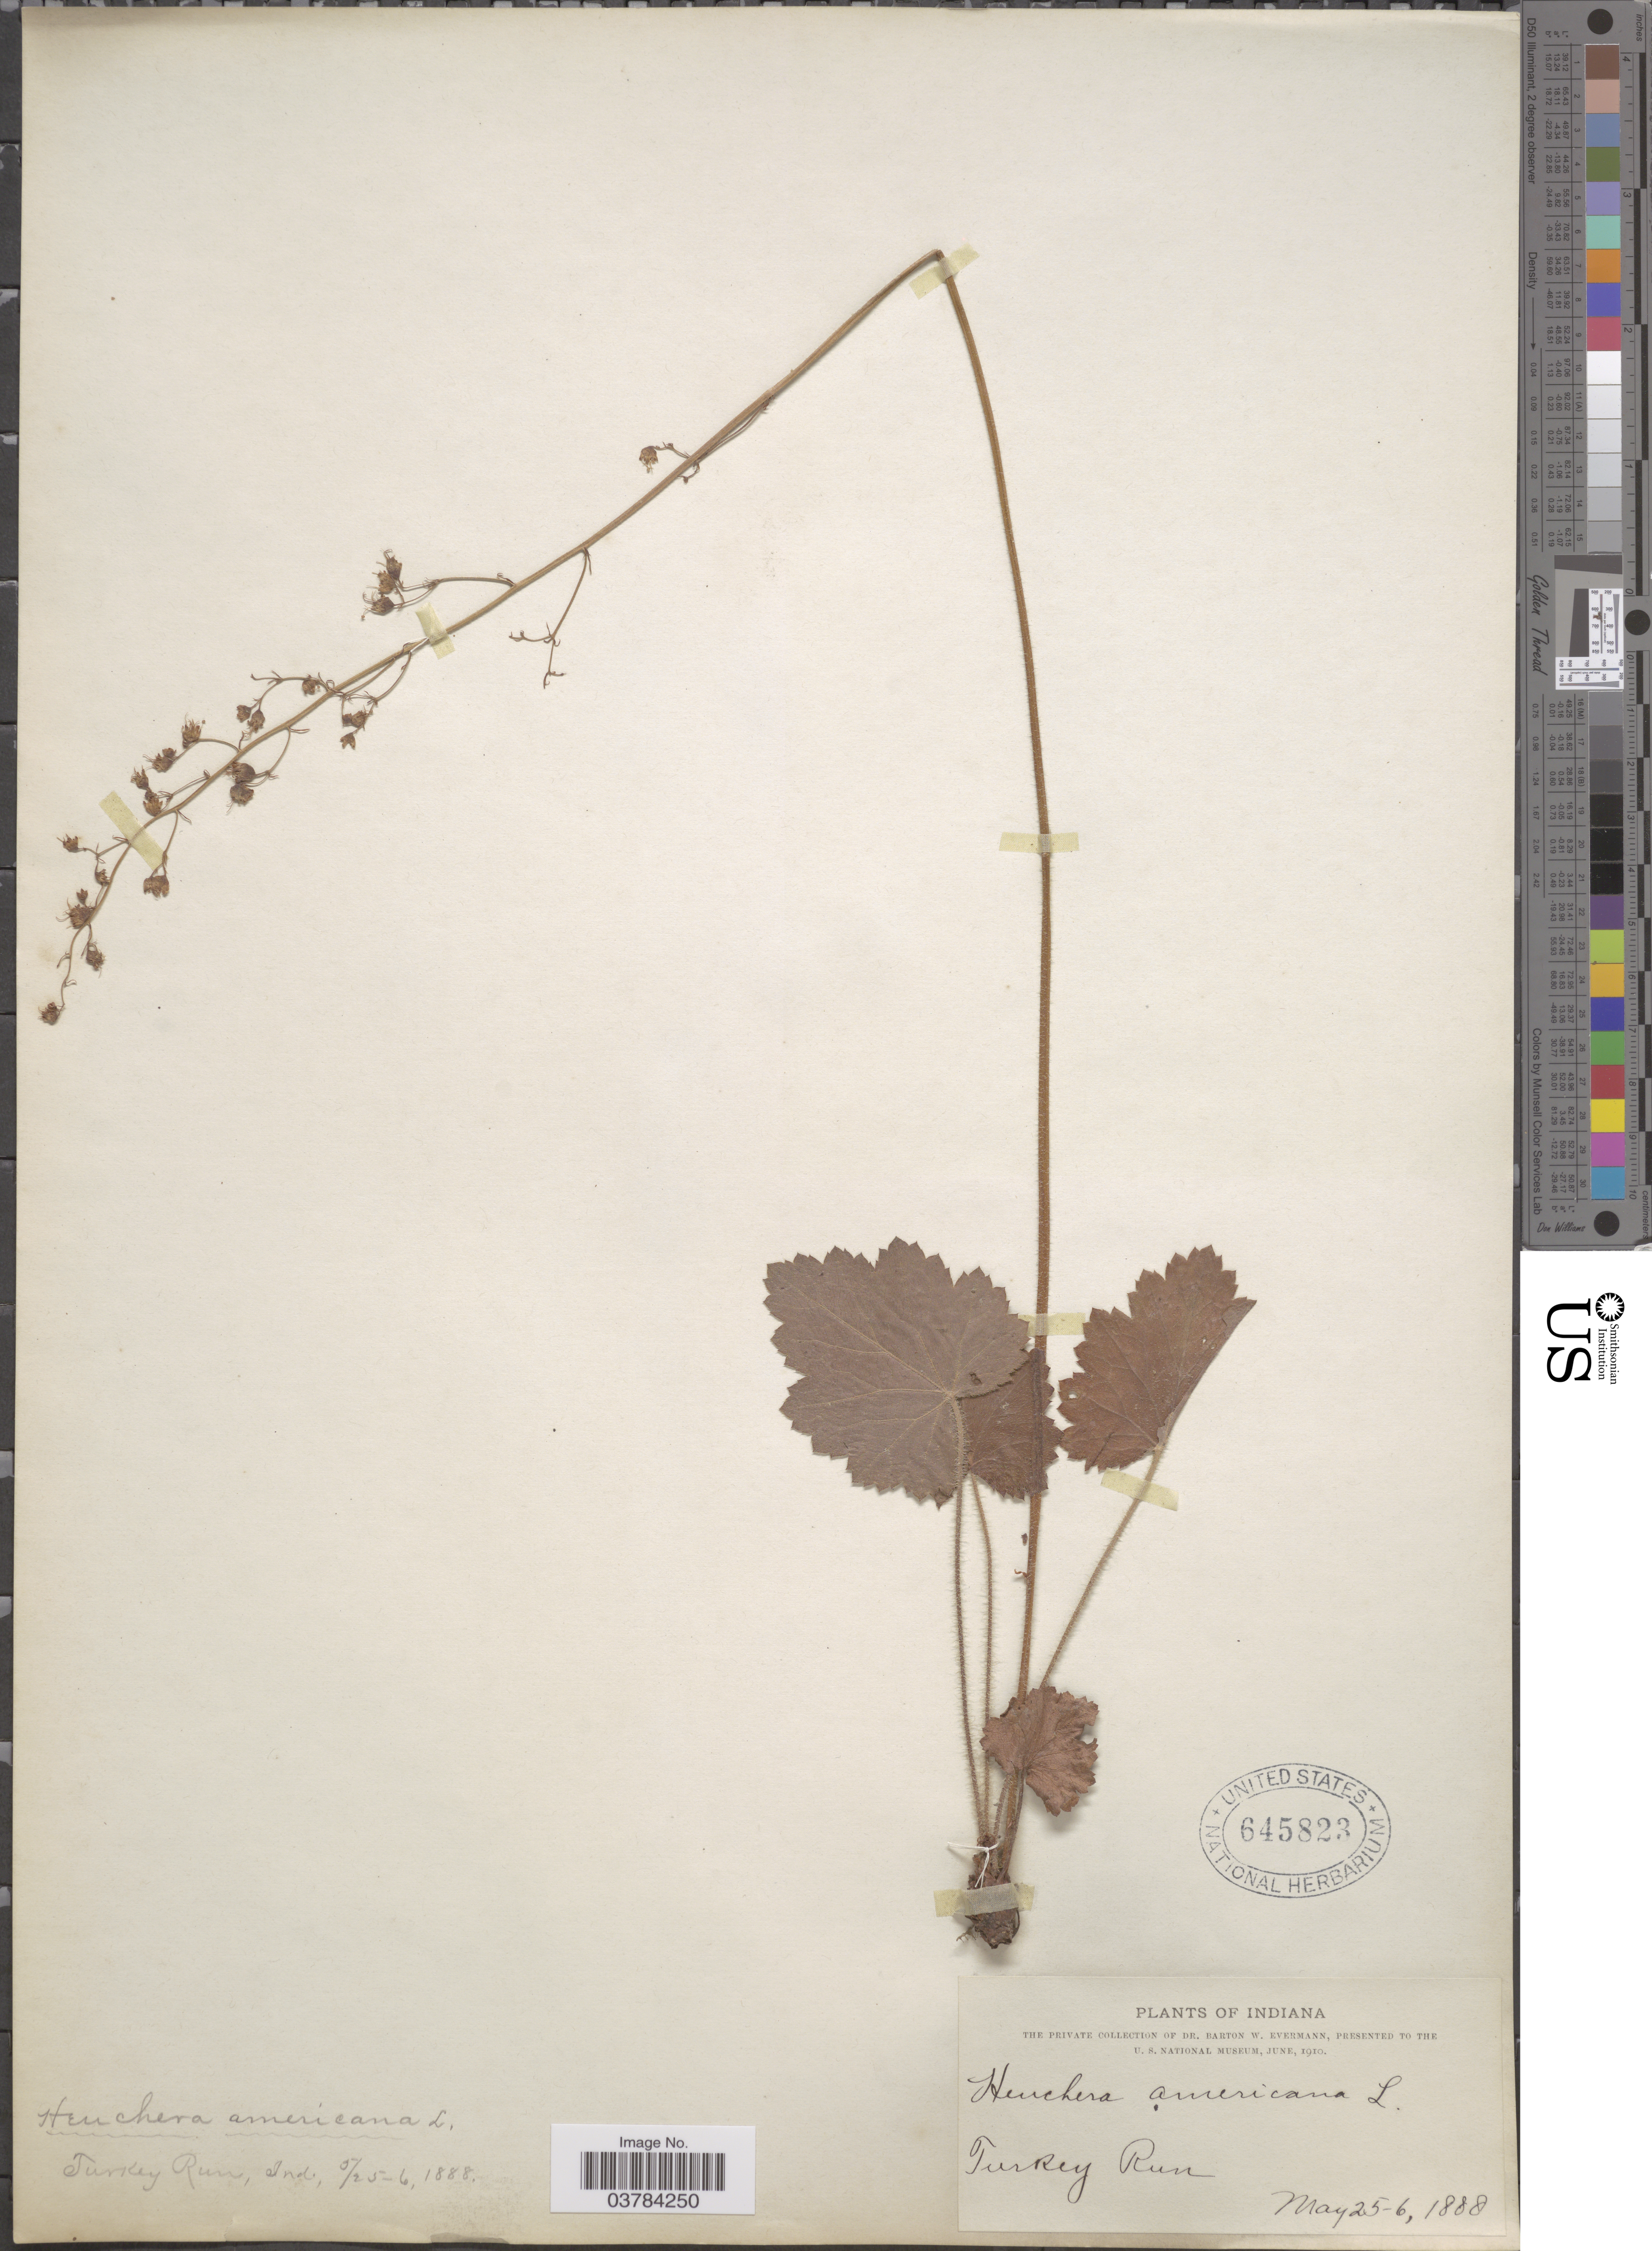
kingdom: Plantae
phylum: Tracheophyta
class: Magnoliopsida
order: Saxifragales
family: Saxifragaceae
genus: Heuchera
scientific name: Heuchera americana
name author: L.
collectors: B. W. Evermann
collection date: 1888-05-25/1888-05-26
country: United States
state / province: Indiana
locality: Turkey Run.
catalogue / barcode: US 645823